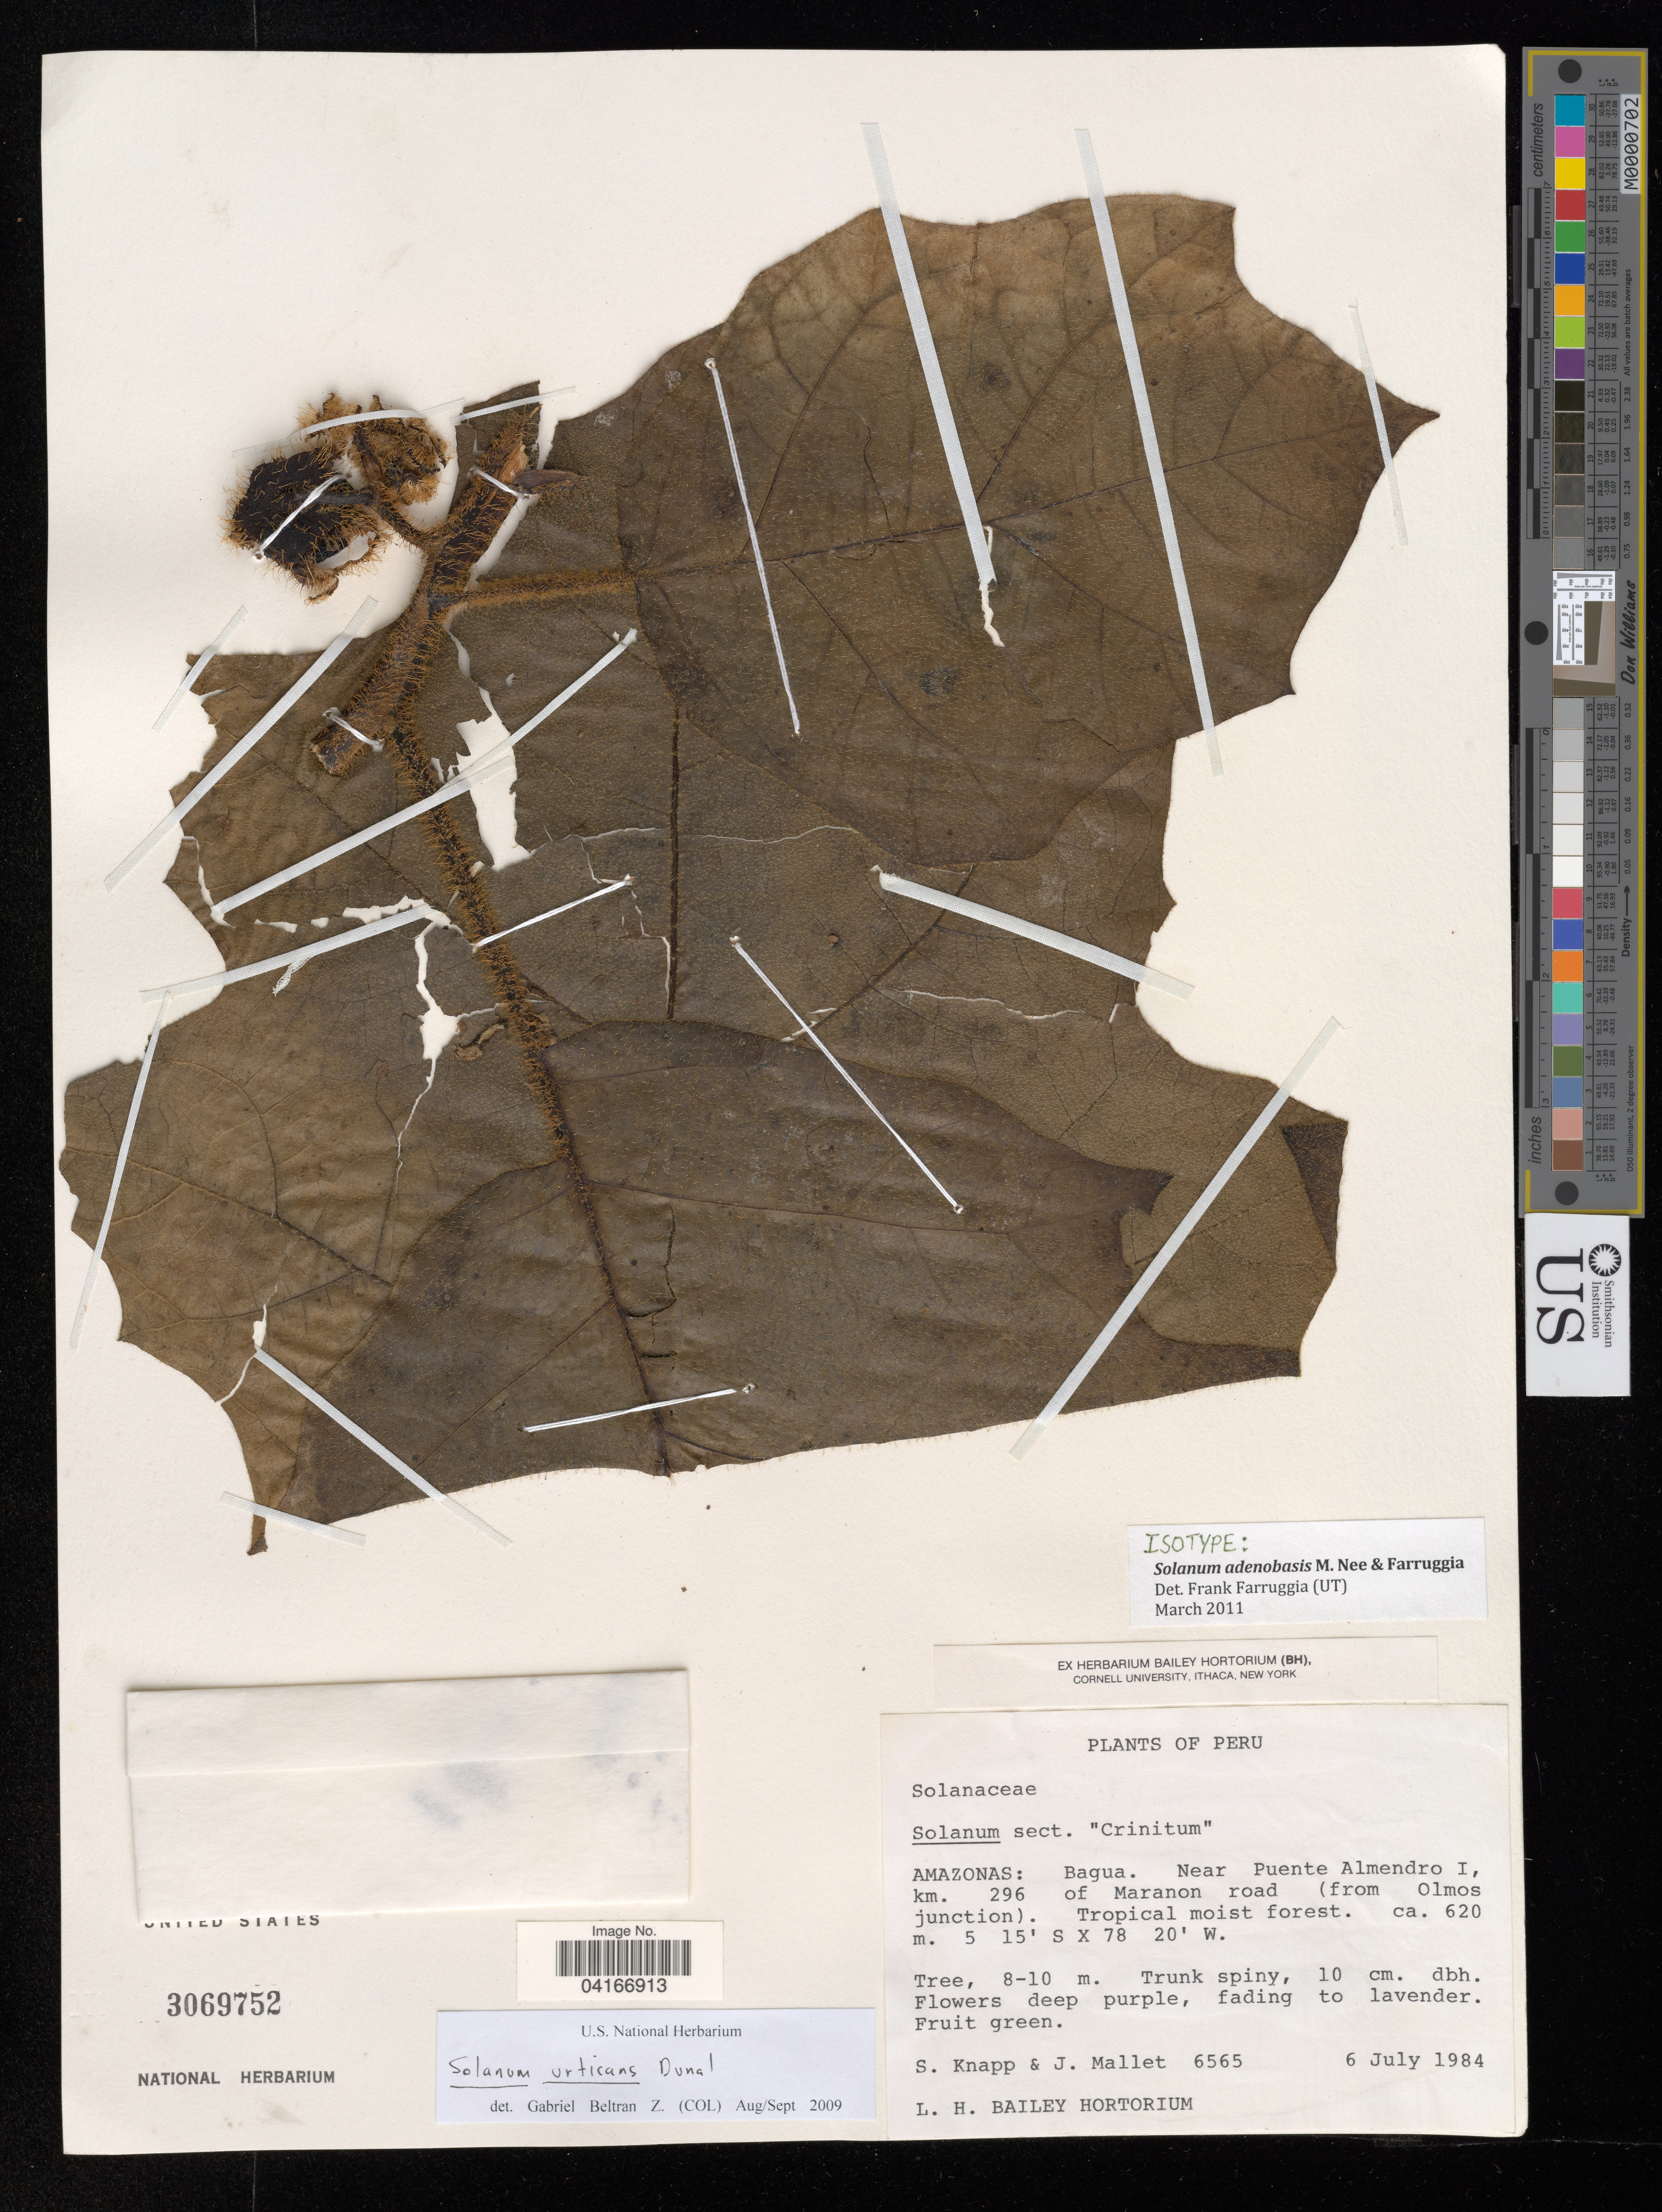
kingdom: Plantae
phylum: Tracheophyta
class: Magnoliopsida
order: Solanales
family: Solanaceae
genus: Solanum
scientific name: Solanum adenobasis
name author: M. Nee & Farruggia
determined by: Farruggia, Frank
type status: Isotype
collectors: S. Knapp & J. Mallet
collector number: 6565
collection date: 1984-07-06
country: Peru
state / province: Amazonas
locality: Bagua. Near Puente Almendro I, km. 296 of Maranon road (from Olmos junction).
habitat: Tropical moist forest.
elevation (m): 620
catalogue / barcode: US 3069752